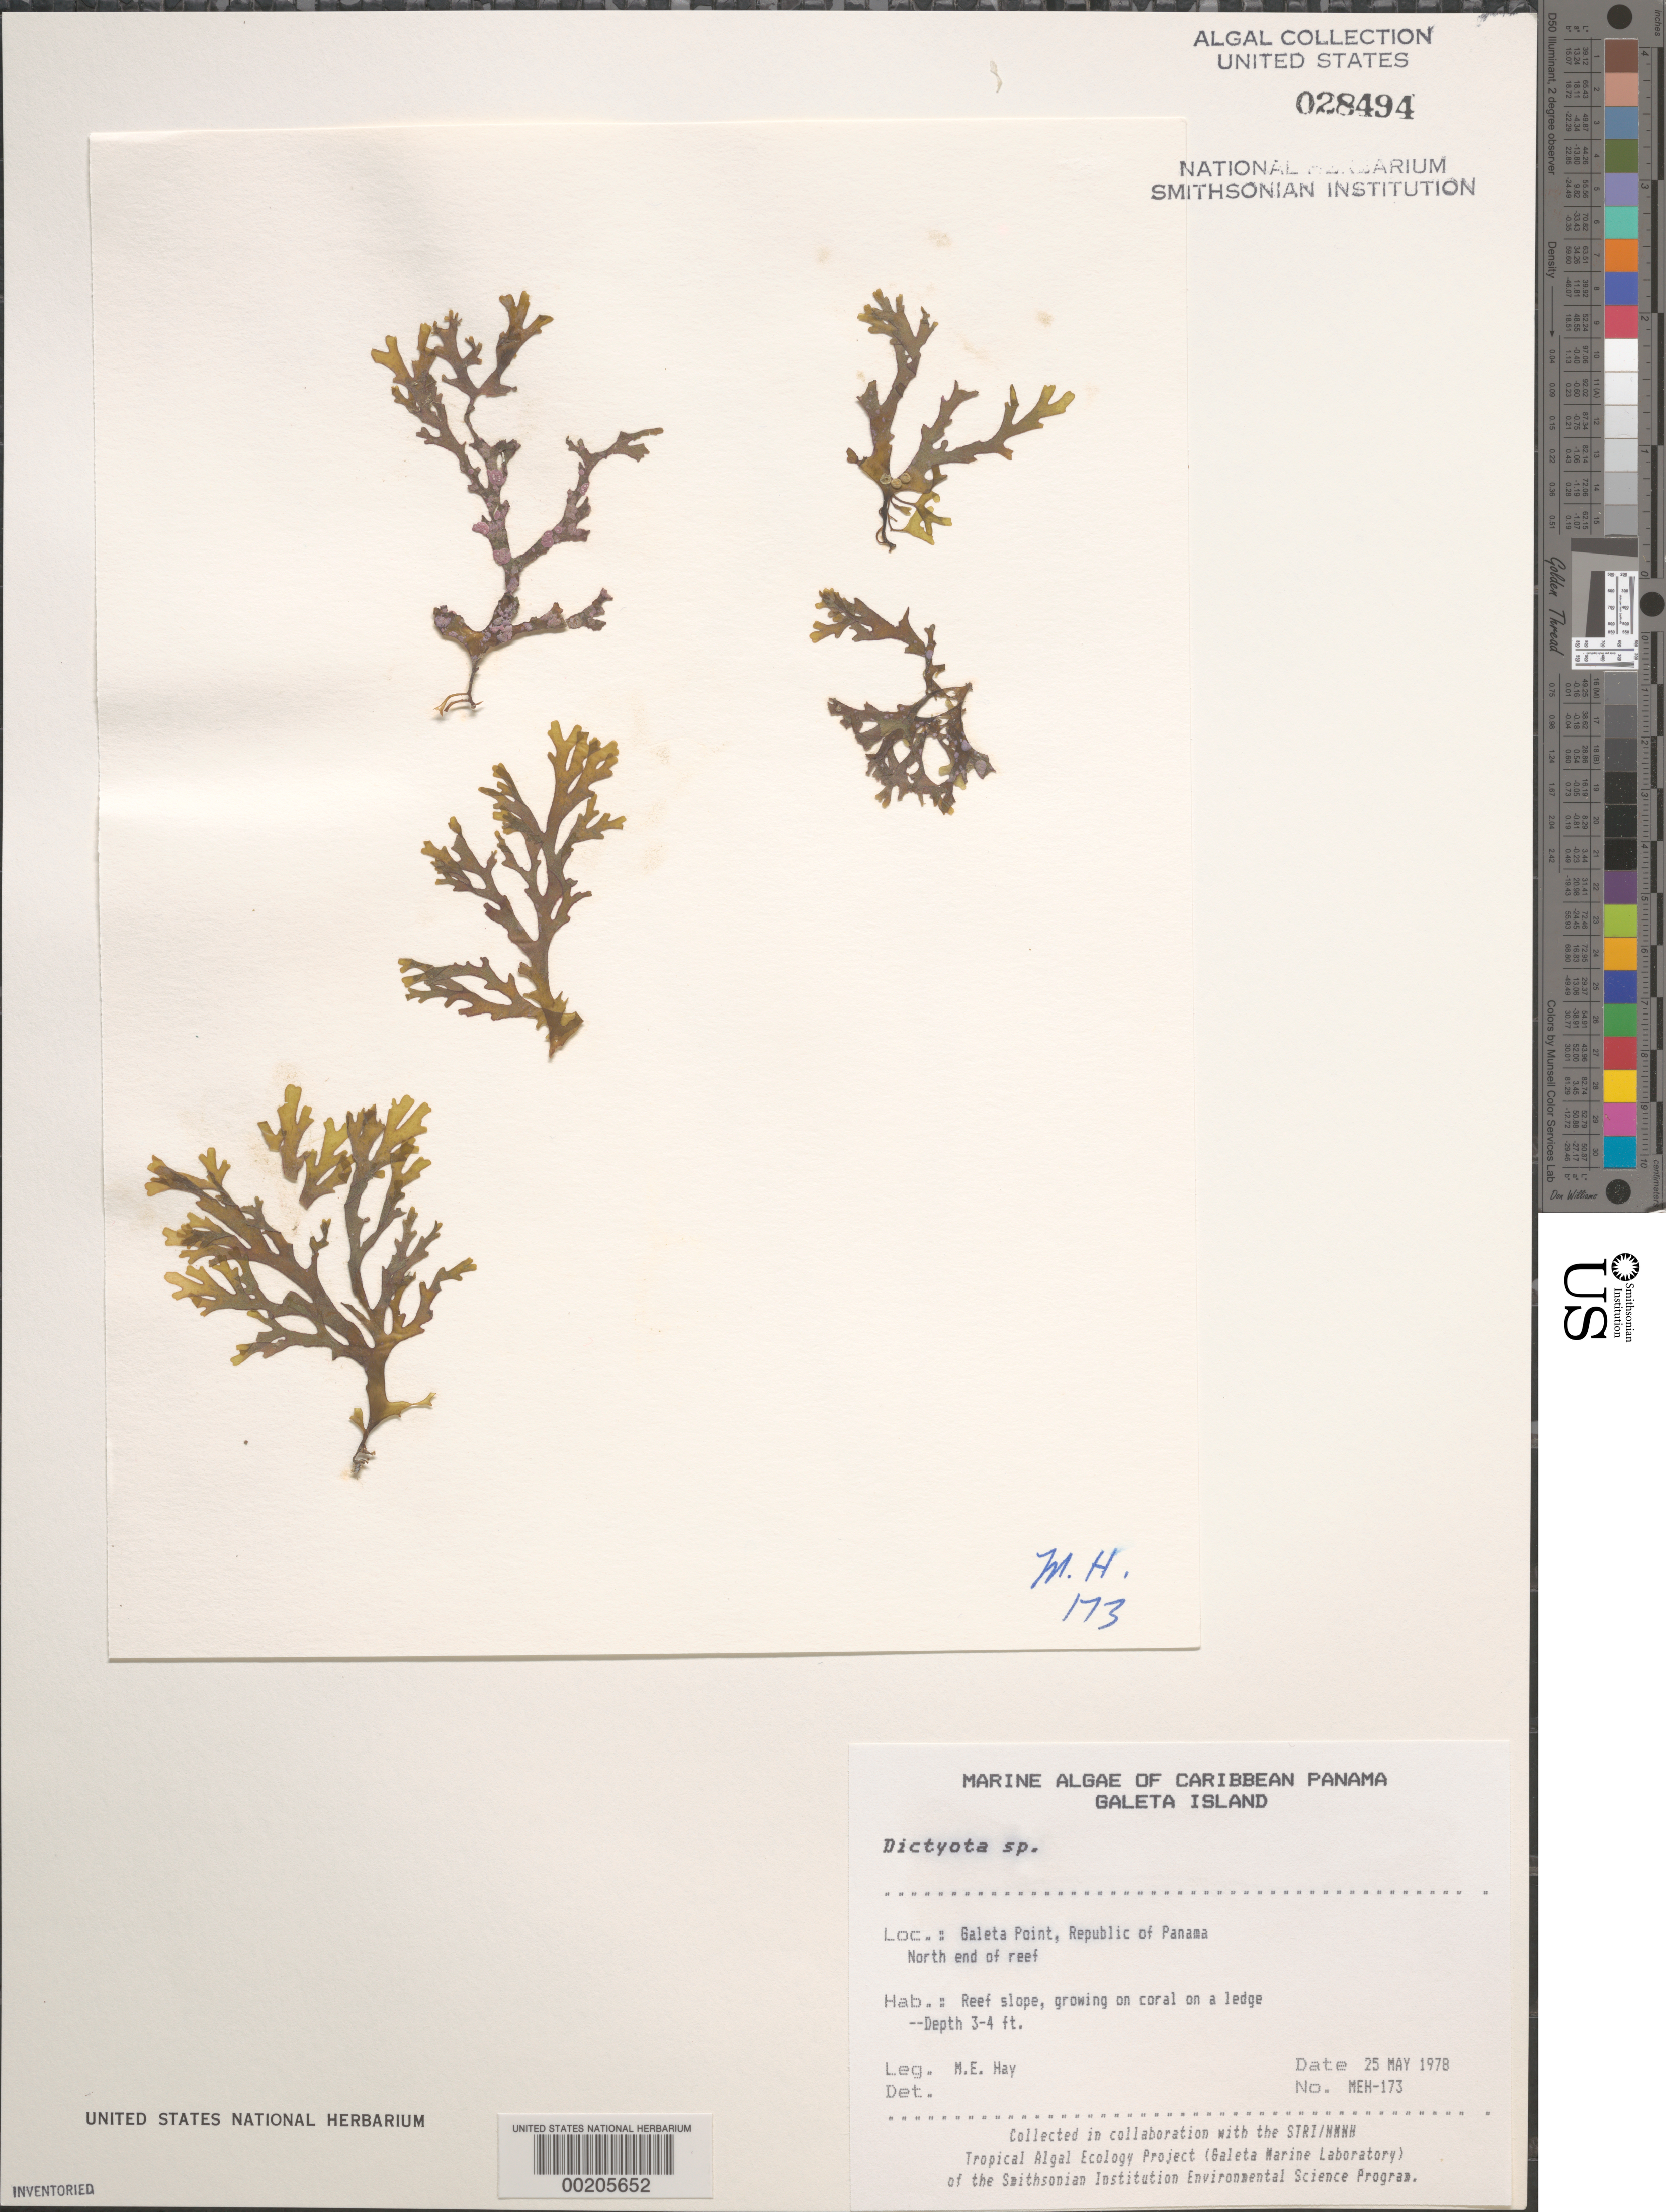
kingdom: Chromista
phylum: Ochrophyta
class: Phaeophyceae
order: Dictyotales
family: Dictyotaceae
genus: Dictyota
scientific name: Dictyota sp.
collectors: M. E. Hay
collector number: MEH-173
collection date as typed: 25 May 1978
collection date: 1978-05-25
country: Panama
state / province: Colón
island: Galeta Island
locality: Galeta Point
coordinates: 9 24' 18" N, 79 51' 48.5" W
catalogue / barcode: US 28494